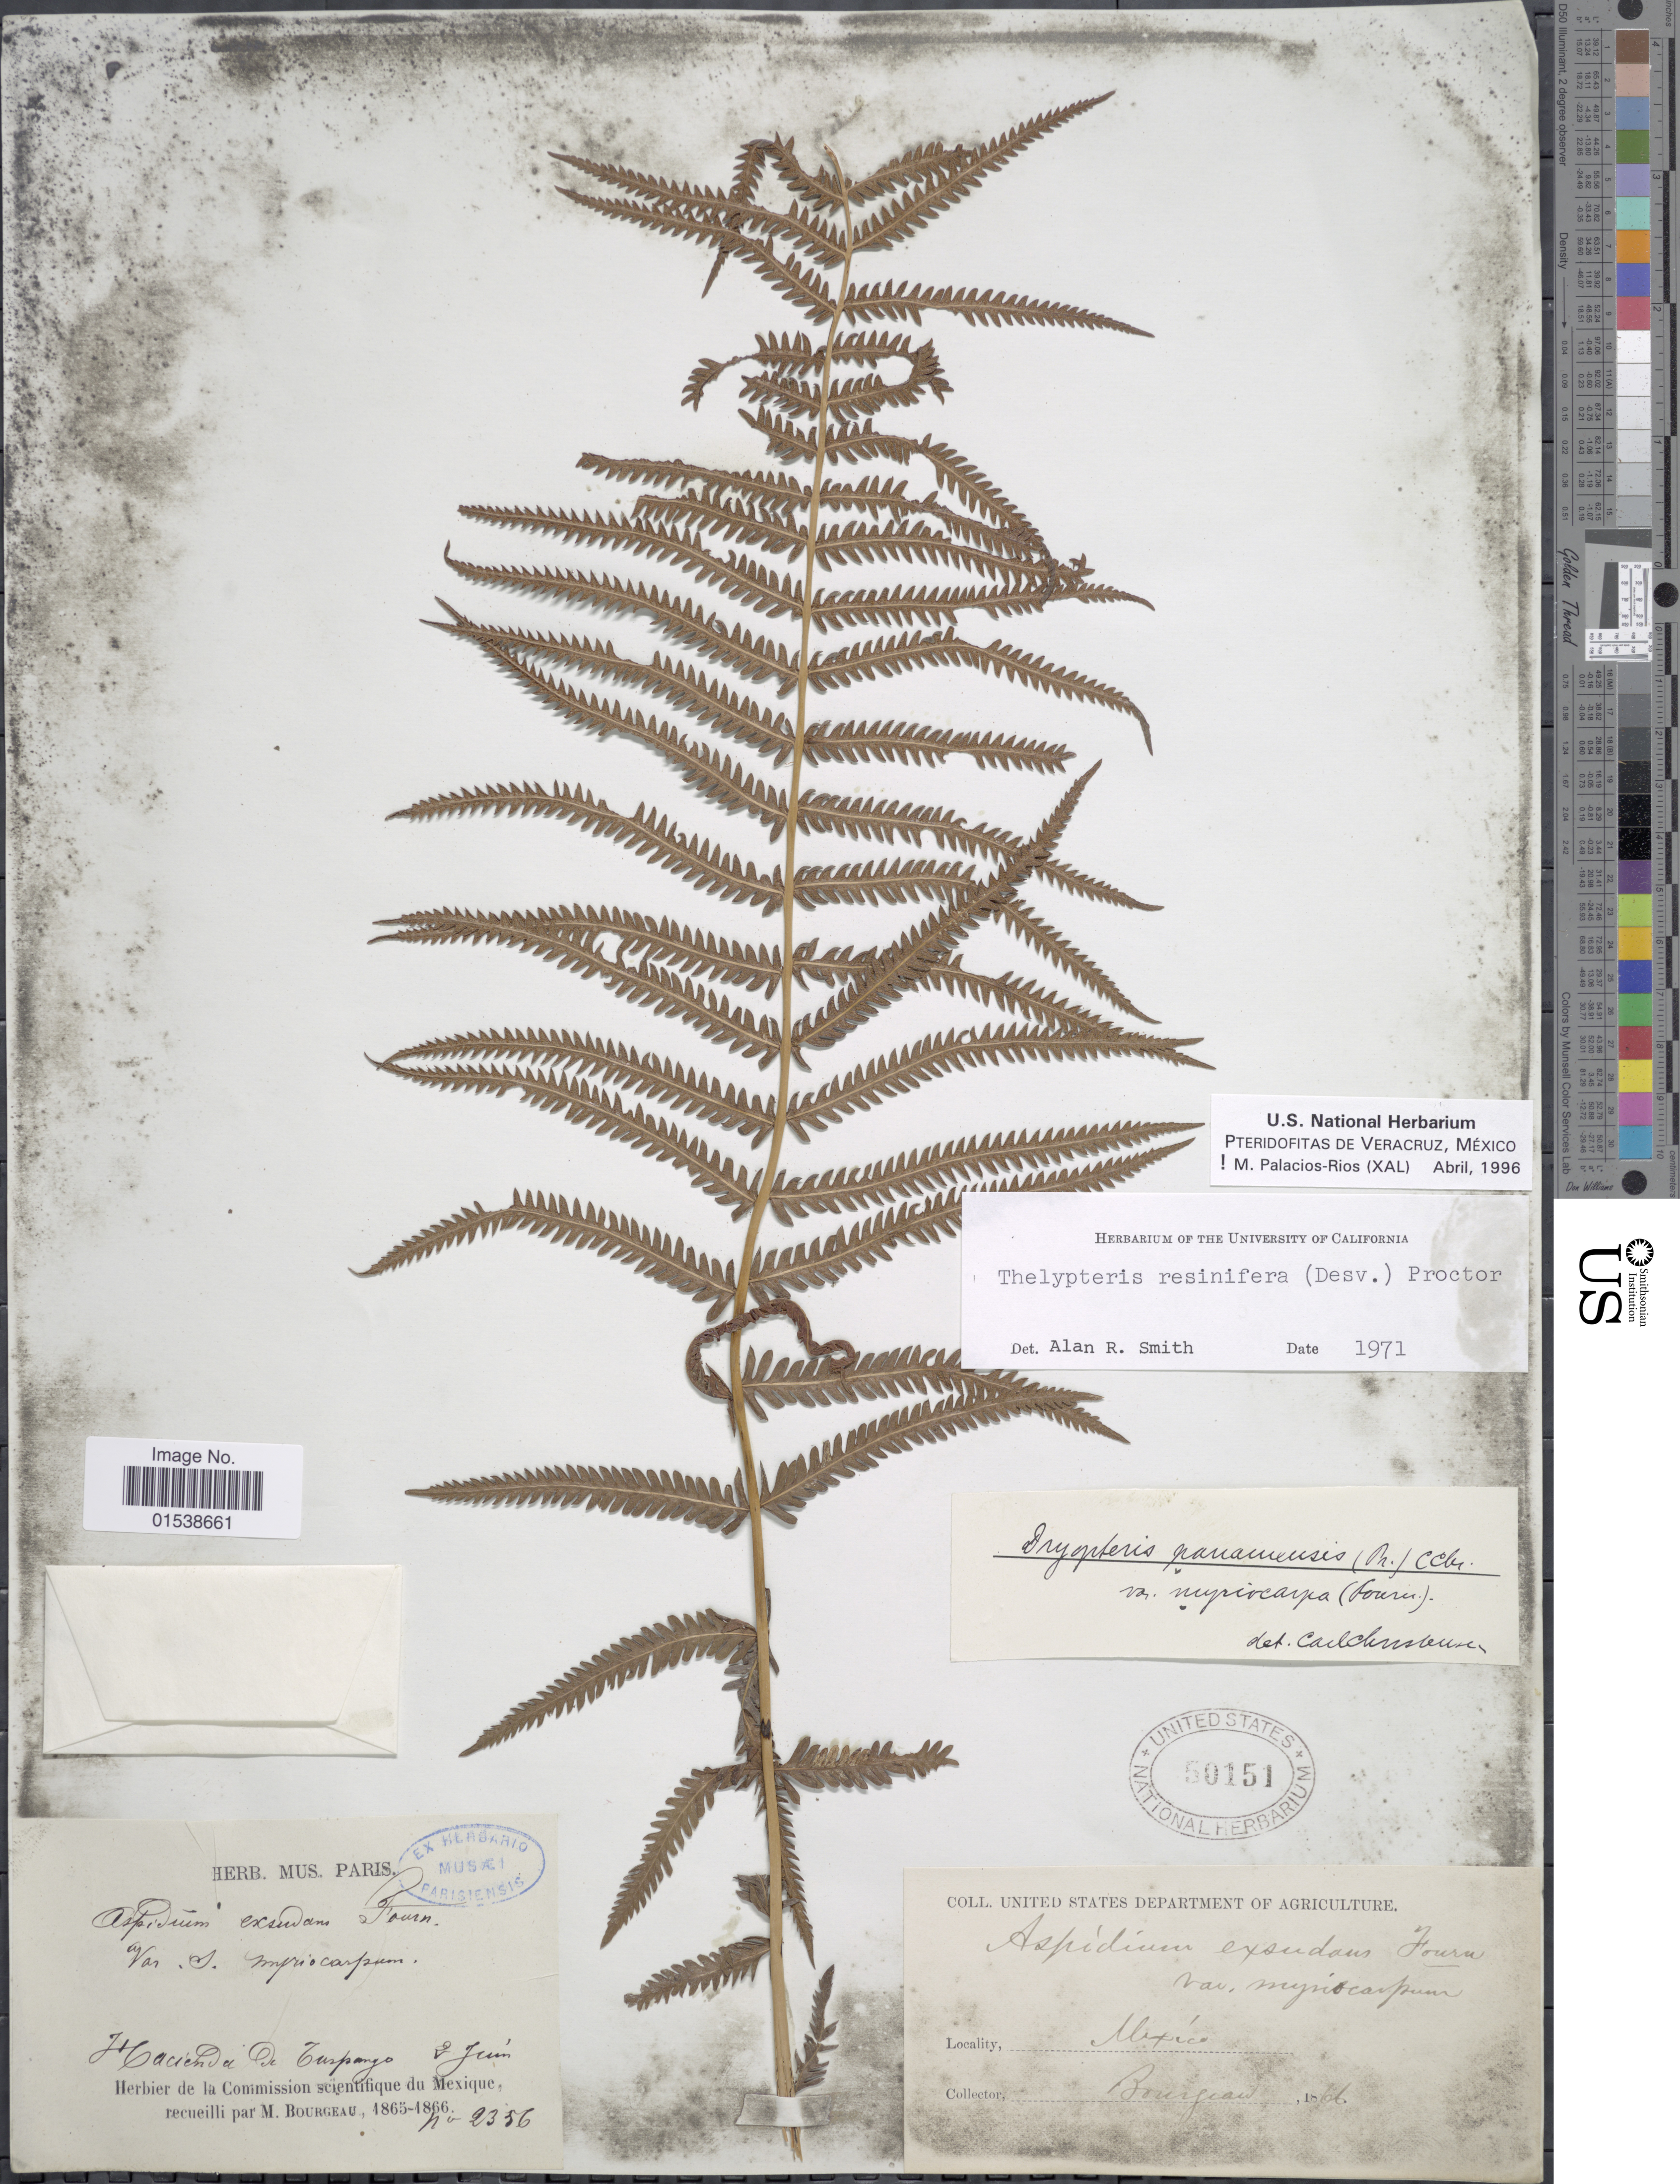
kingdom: Plantae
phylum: Tracheophyta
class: Polypodiopsida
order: Polypodiales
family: Thelypteridaceae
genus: Amauropelta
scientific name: Amauropelta resinifera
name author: (Desv.) Pic. Serm.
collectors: M. Bourgeau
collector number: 2356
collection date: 1865-06-02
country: Mexico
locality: Hacienda de Tuspango, Mexique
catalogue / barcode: US 50151